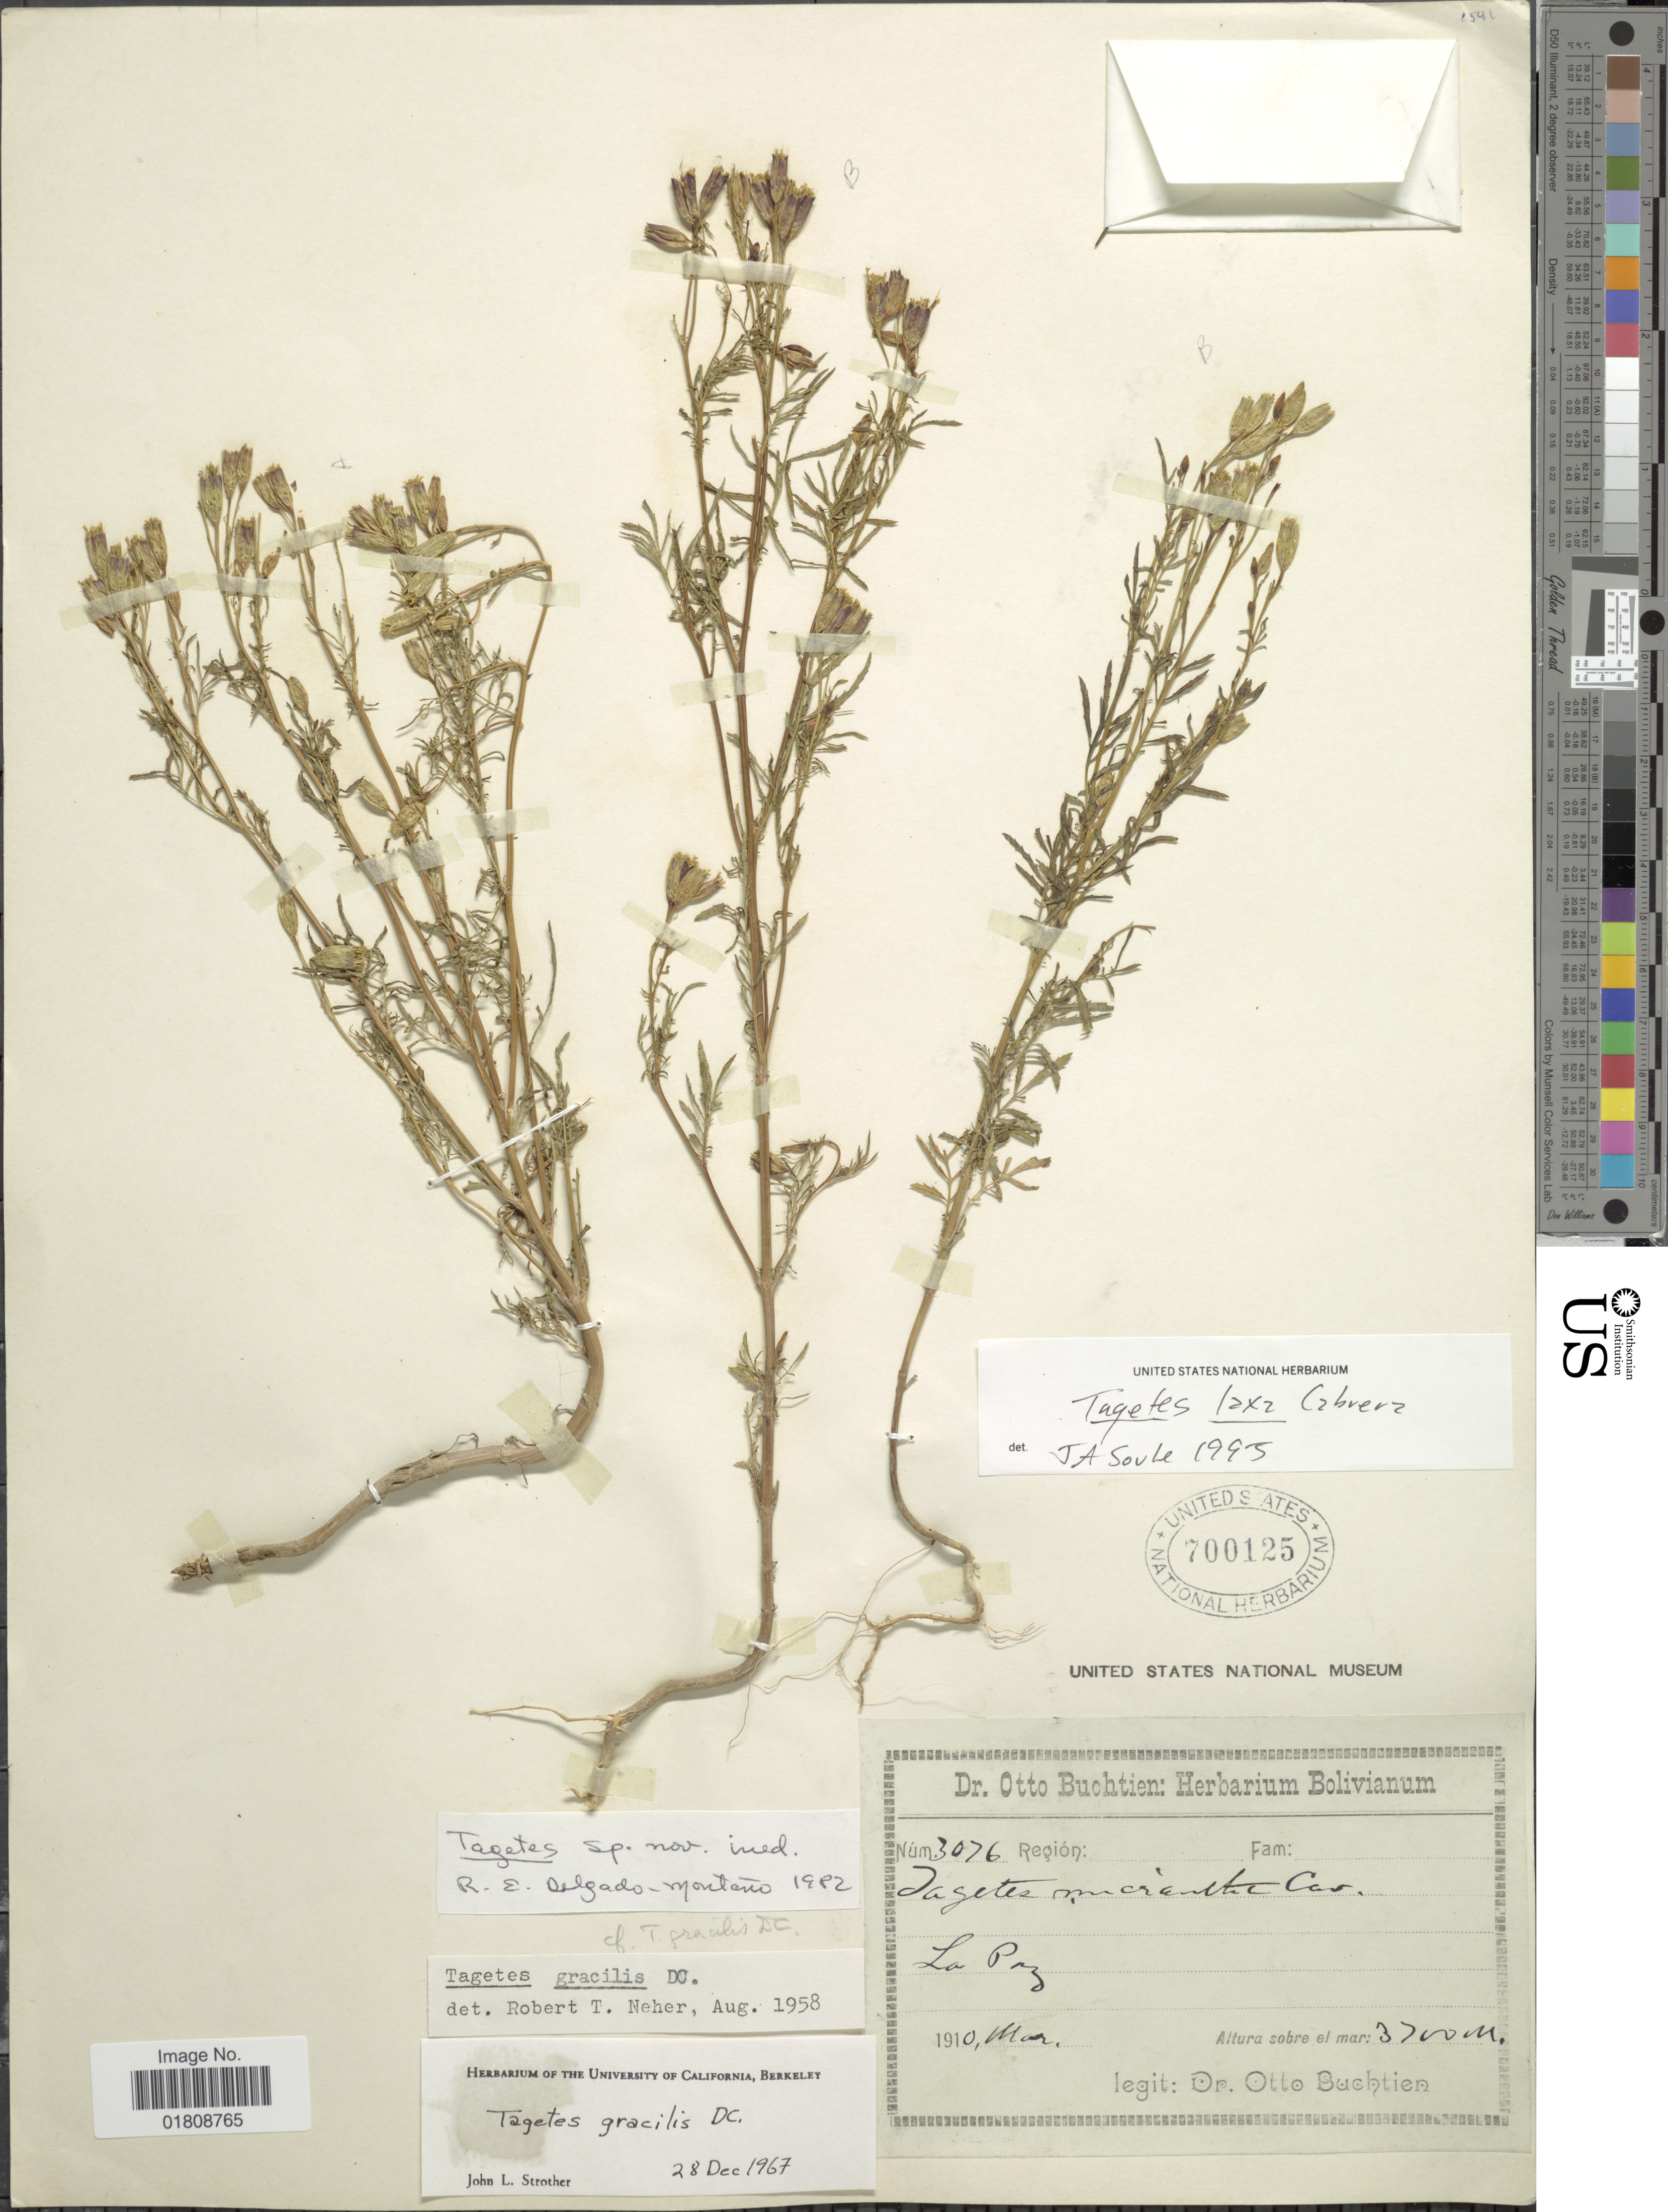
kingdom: Plantae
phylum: Tracheophyta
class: Magnoliopsida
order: Asterales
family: Asteraceae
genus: Tagetes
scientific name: Tagetes laxa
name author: Caberra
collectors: O. Buchtien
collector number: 3076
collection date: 1910-03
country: Bolivia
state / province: La Paz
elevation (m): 3700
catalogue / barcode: US 700125